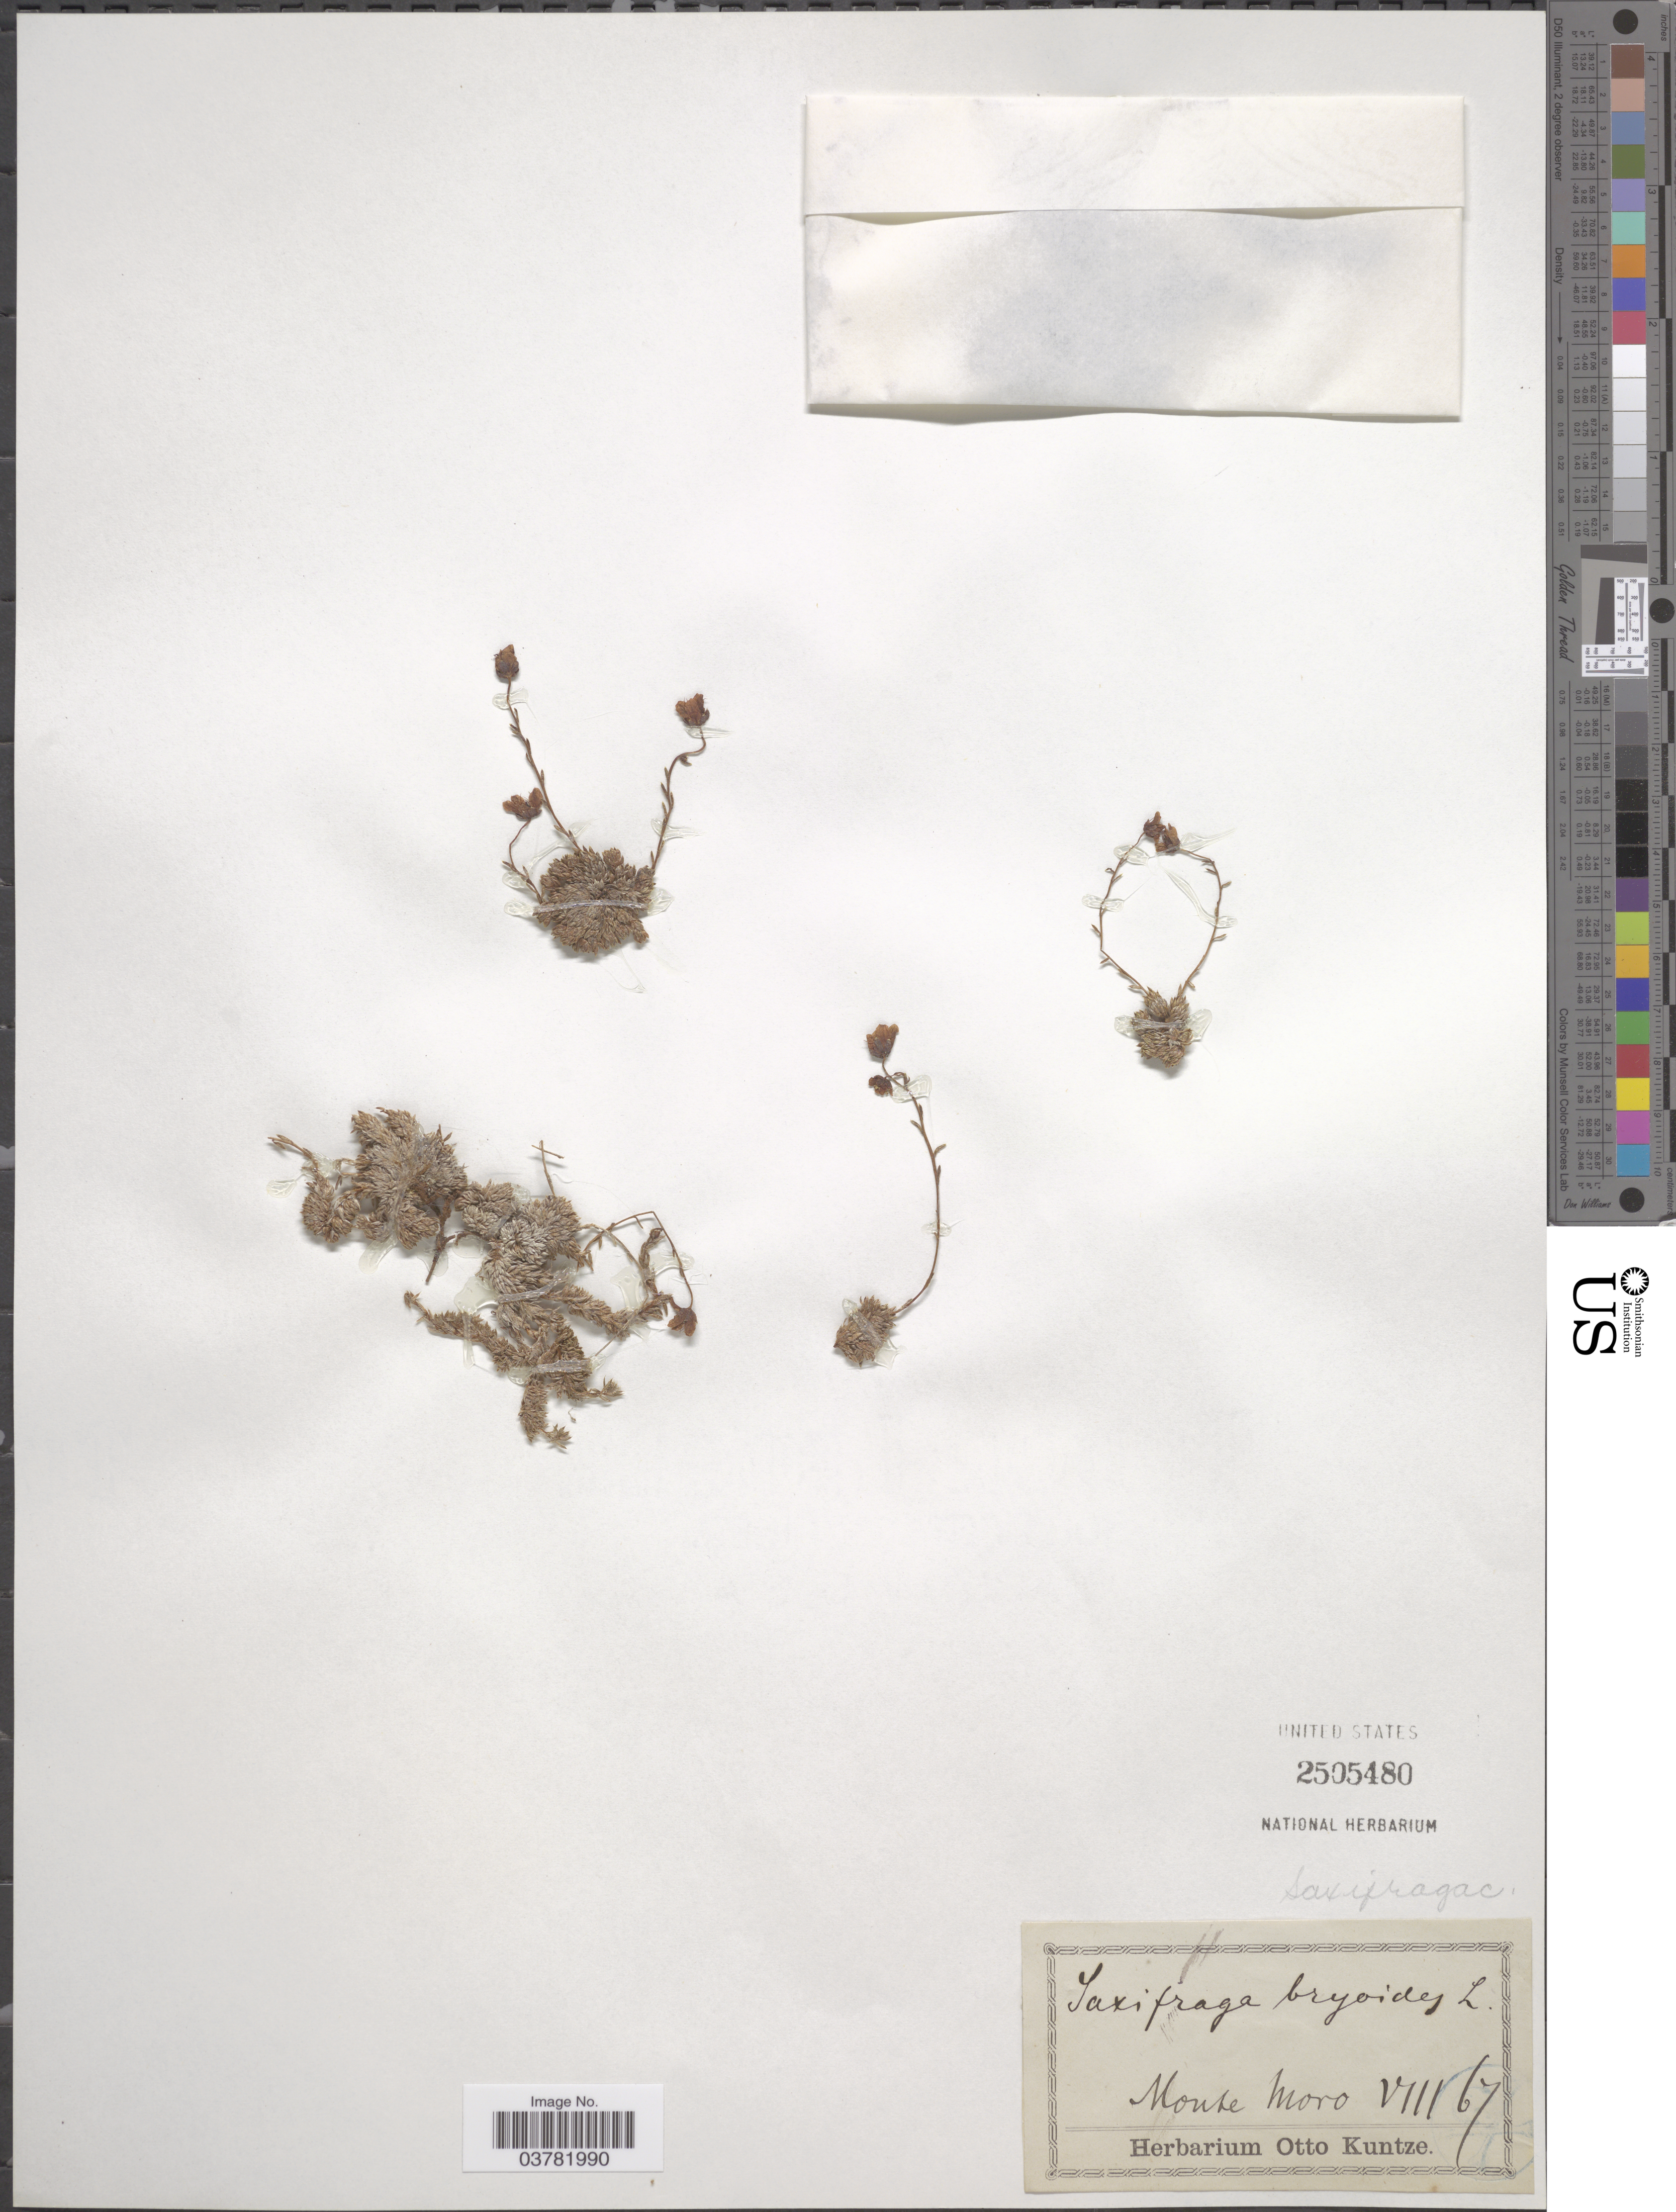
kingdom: Plantae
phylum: Tracheophyta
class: Magnoliopsida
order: Saxifragales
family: Saxifragaceae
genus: Saxifraga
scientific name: Saxifraga bryoides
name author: L.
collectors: ex herb. Otto Kuntze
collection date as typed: Transcribed d/m/y: /8/67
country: Switzerland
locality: Monte Moro.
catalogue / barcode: US 2505480